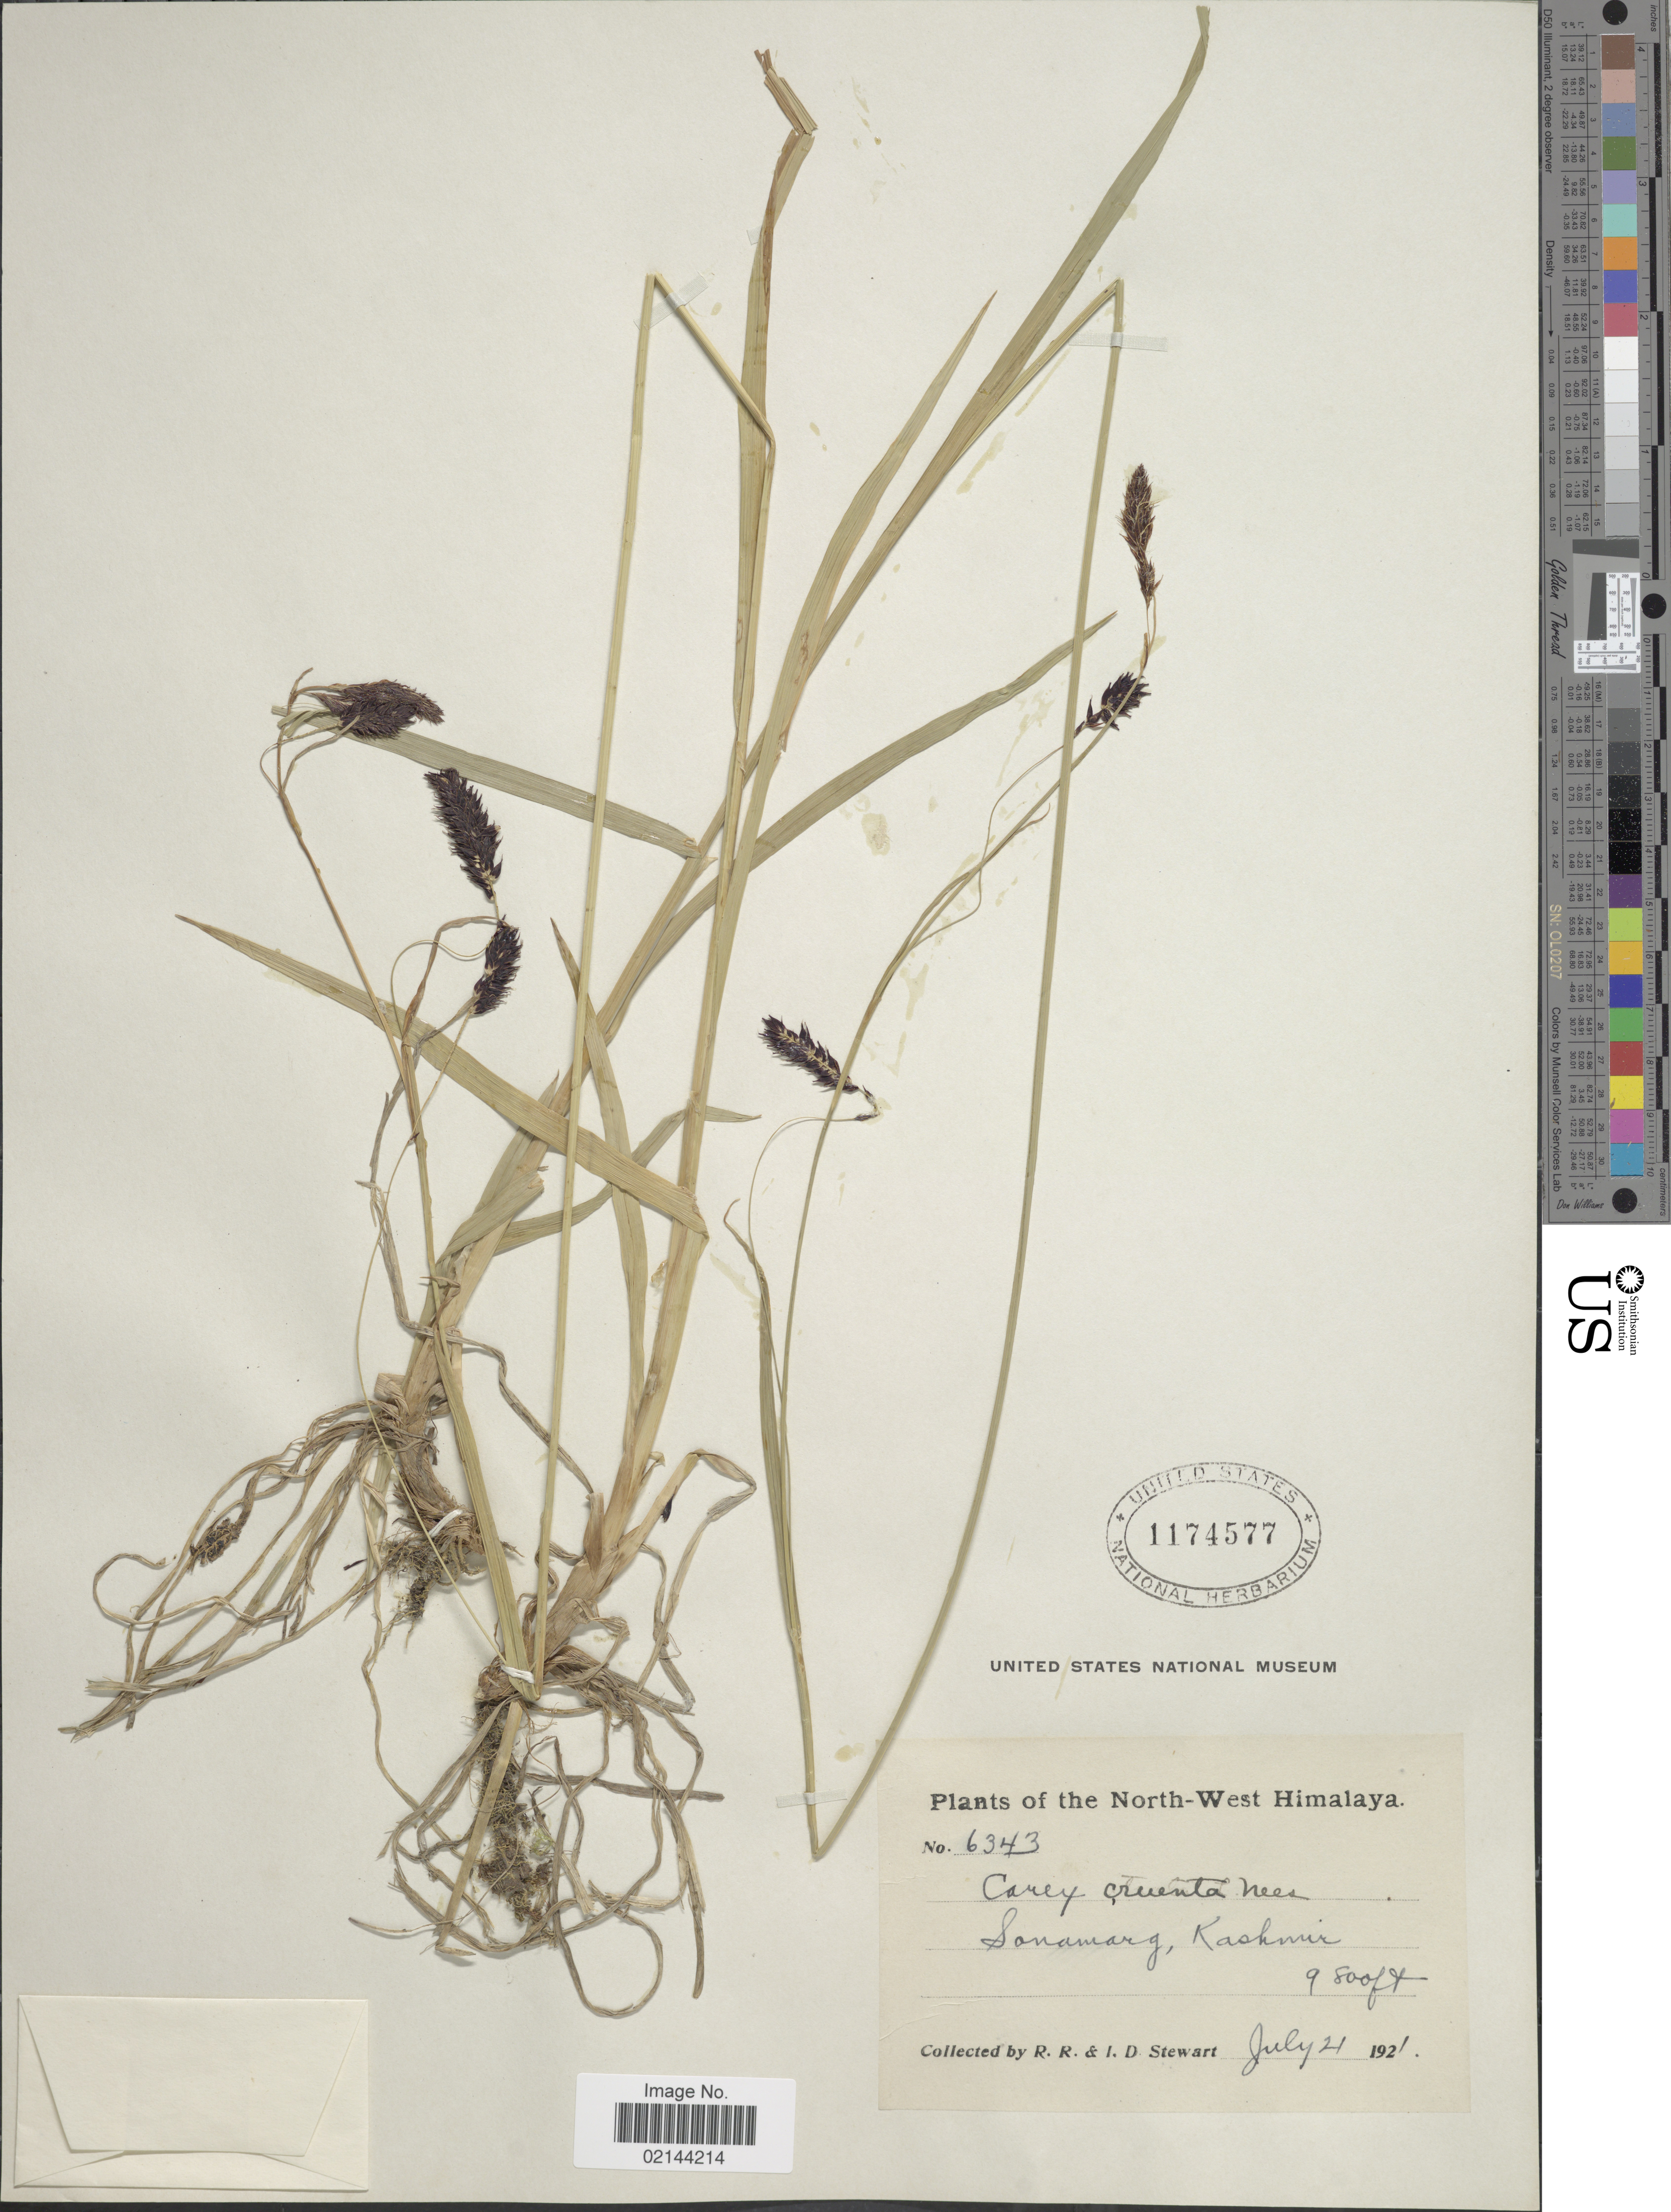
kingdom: Plantae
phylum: Tracheophyta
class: Liliopsida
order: Poales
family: Cyperaceae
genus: Carex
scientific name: Carex cruenta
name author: Nees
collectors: R. R. Stewart & I. Stewart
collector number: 6343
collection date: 1921-07-21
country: India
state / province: Jammu and Kashmir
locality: The North-West Himalaya, Sonamarg, Kashmir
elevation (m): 2987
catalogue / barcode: US 1174577